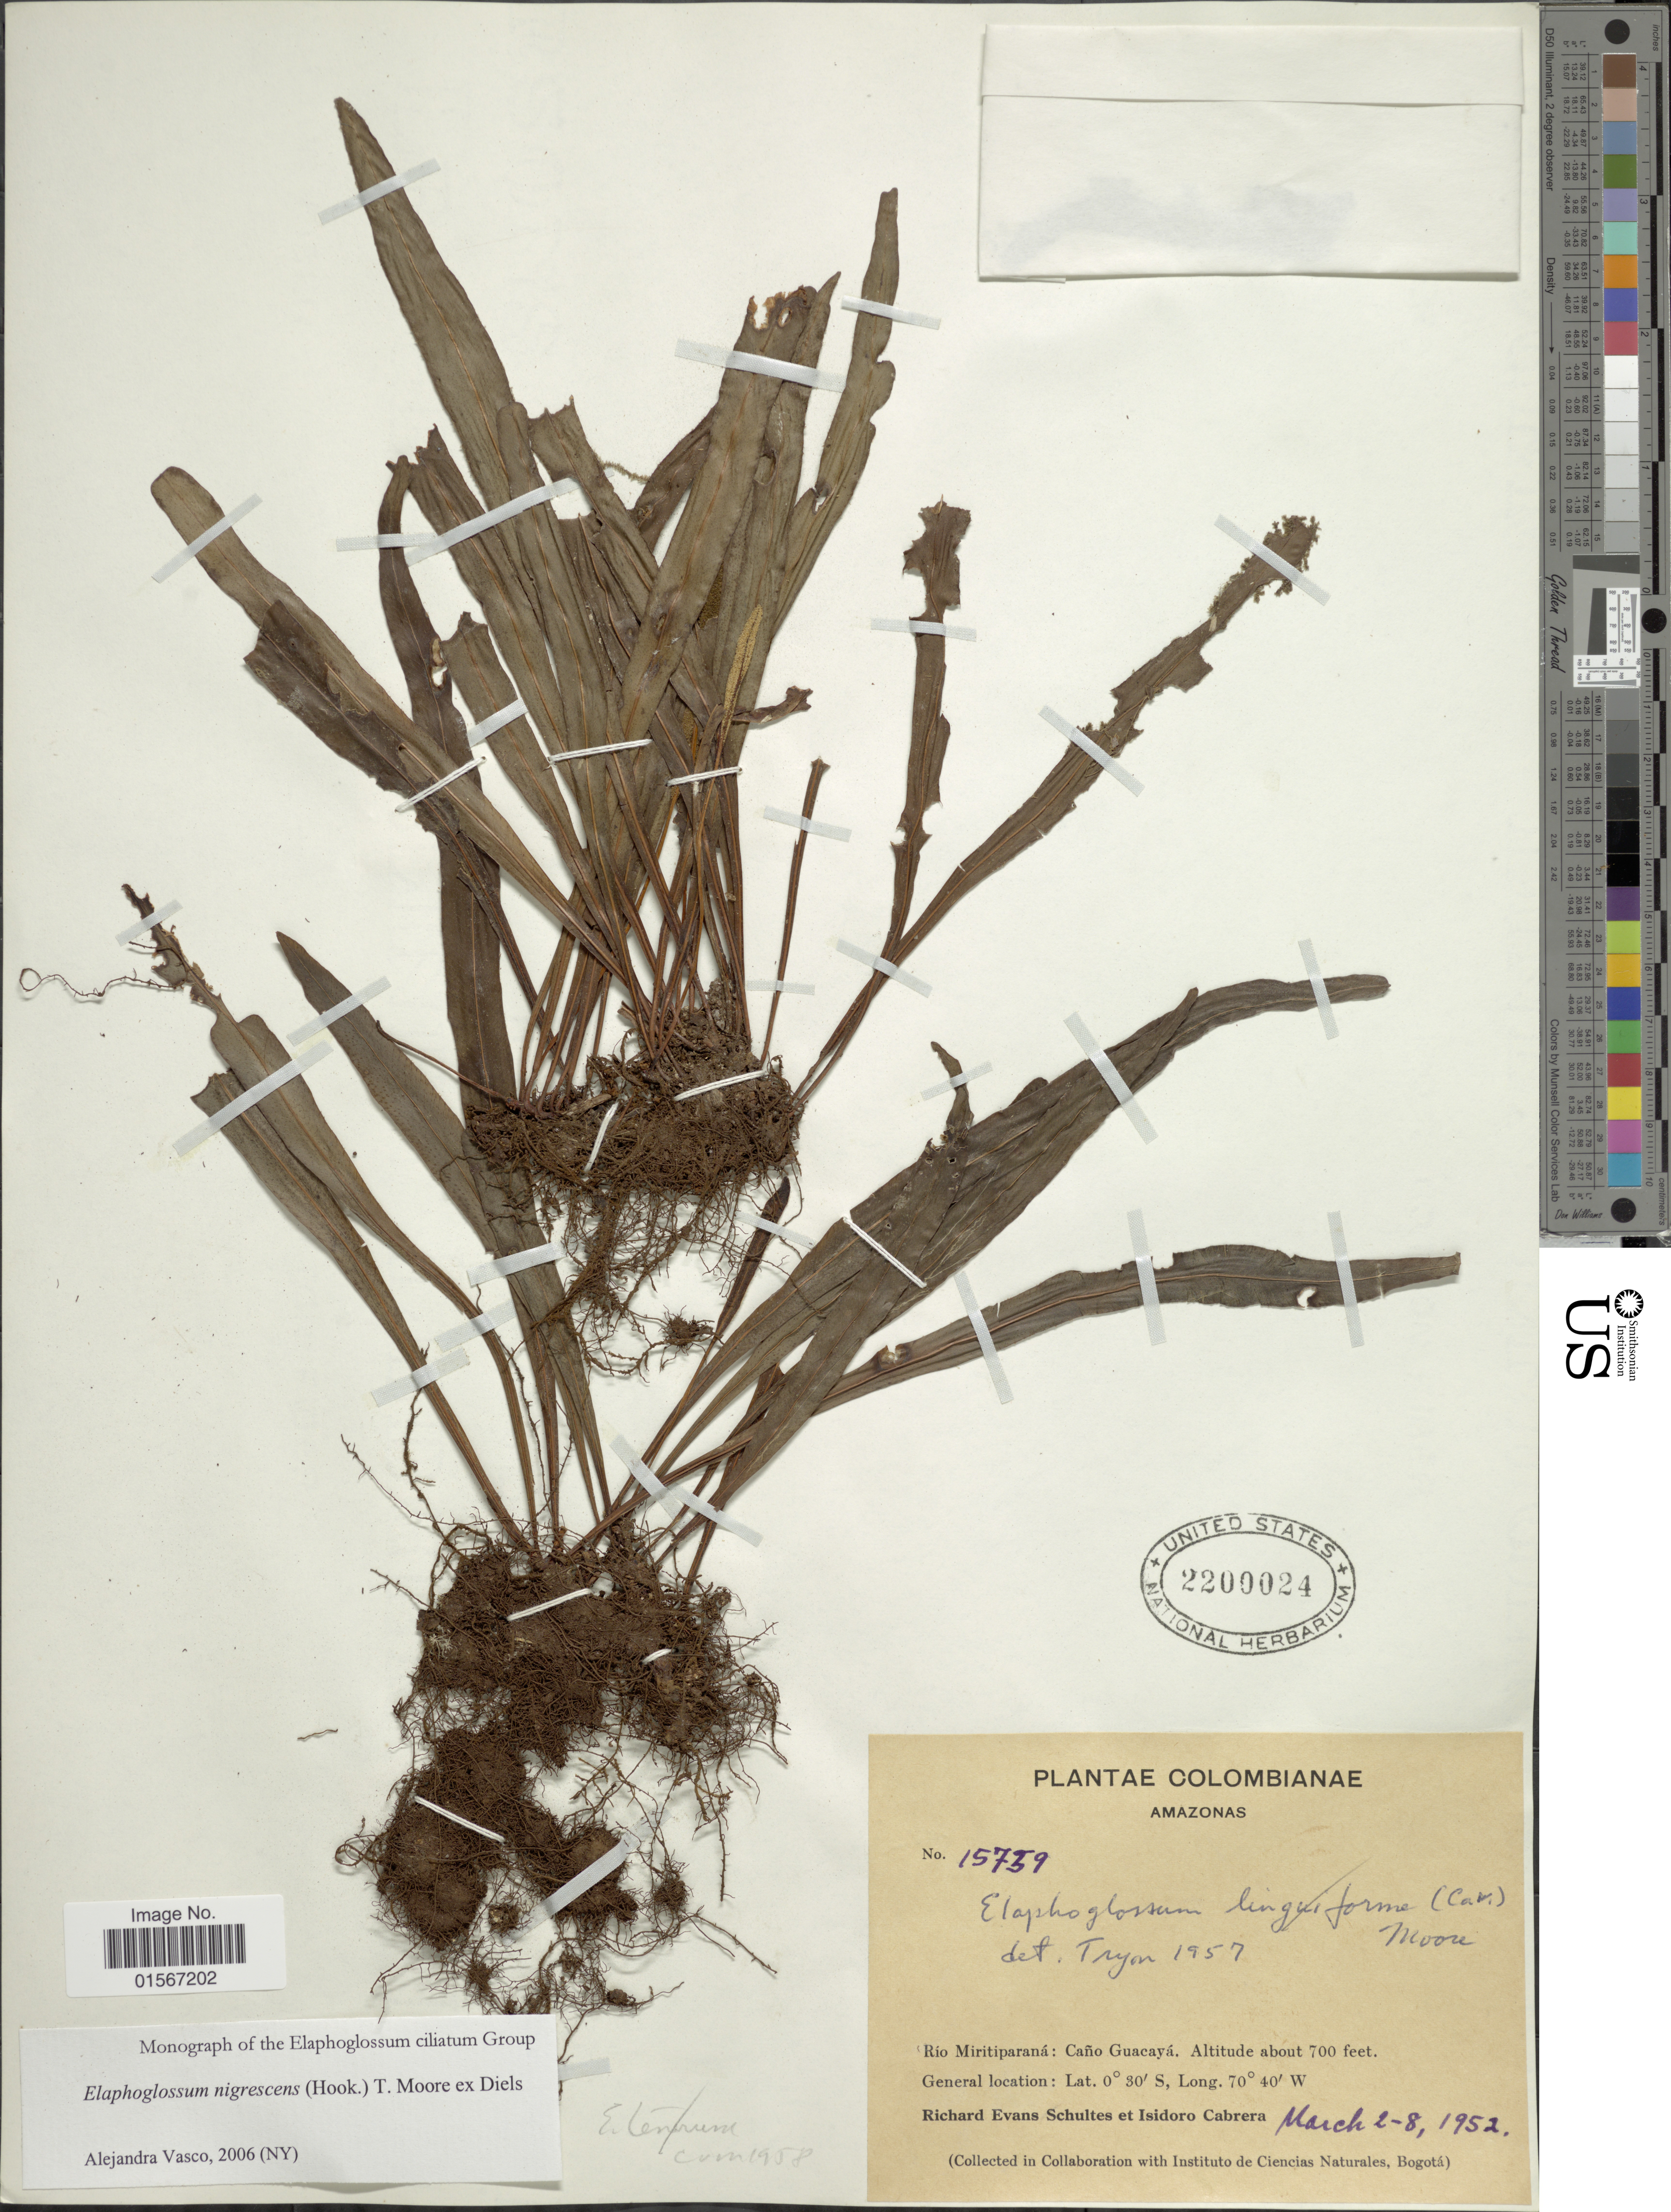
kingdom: Plantae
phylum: Tracheophyta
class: Polypodiopsida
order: Polypodiales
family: Dryopteridaceae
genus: Elaphoglossum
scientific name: Elaphoglossum nigrescens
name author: (Hook.) T. Moore ex Diels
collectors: R. E. Schultes & I. Cabrera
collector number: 15759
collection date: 1952-03-02/1952-03-08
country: Colombia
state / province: Amazônas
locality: Colombianae, Amazonas, Rio Miritiparaná: Caño Guacayá.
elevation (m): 213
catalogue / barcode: US 2200024